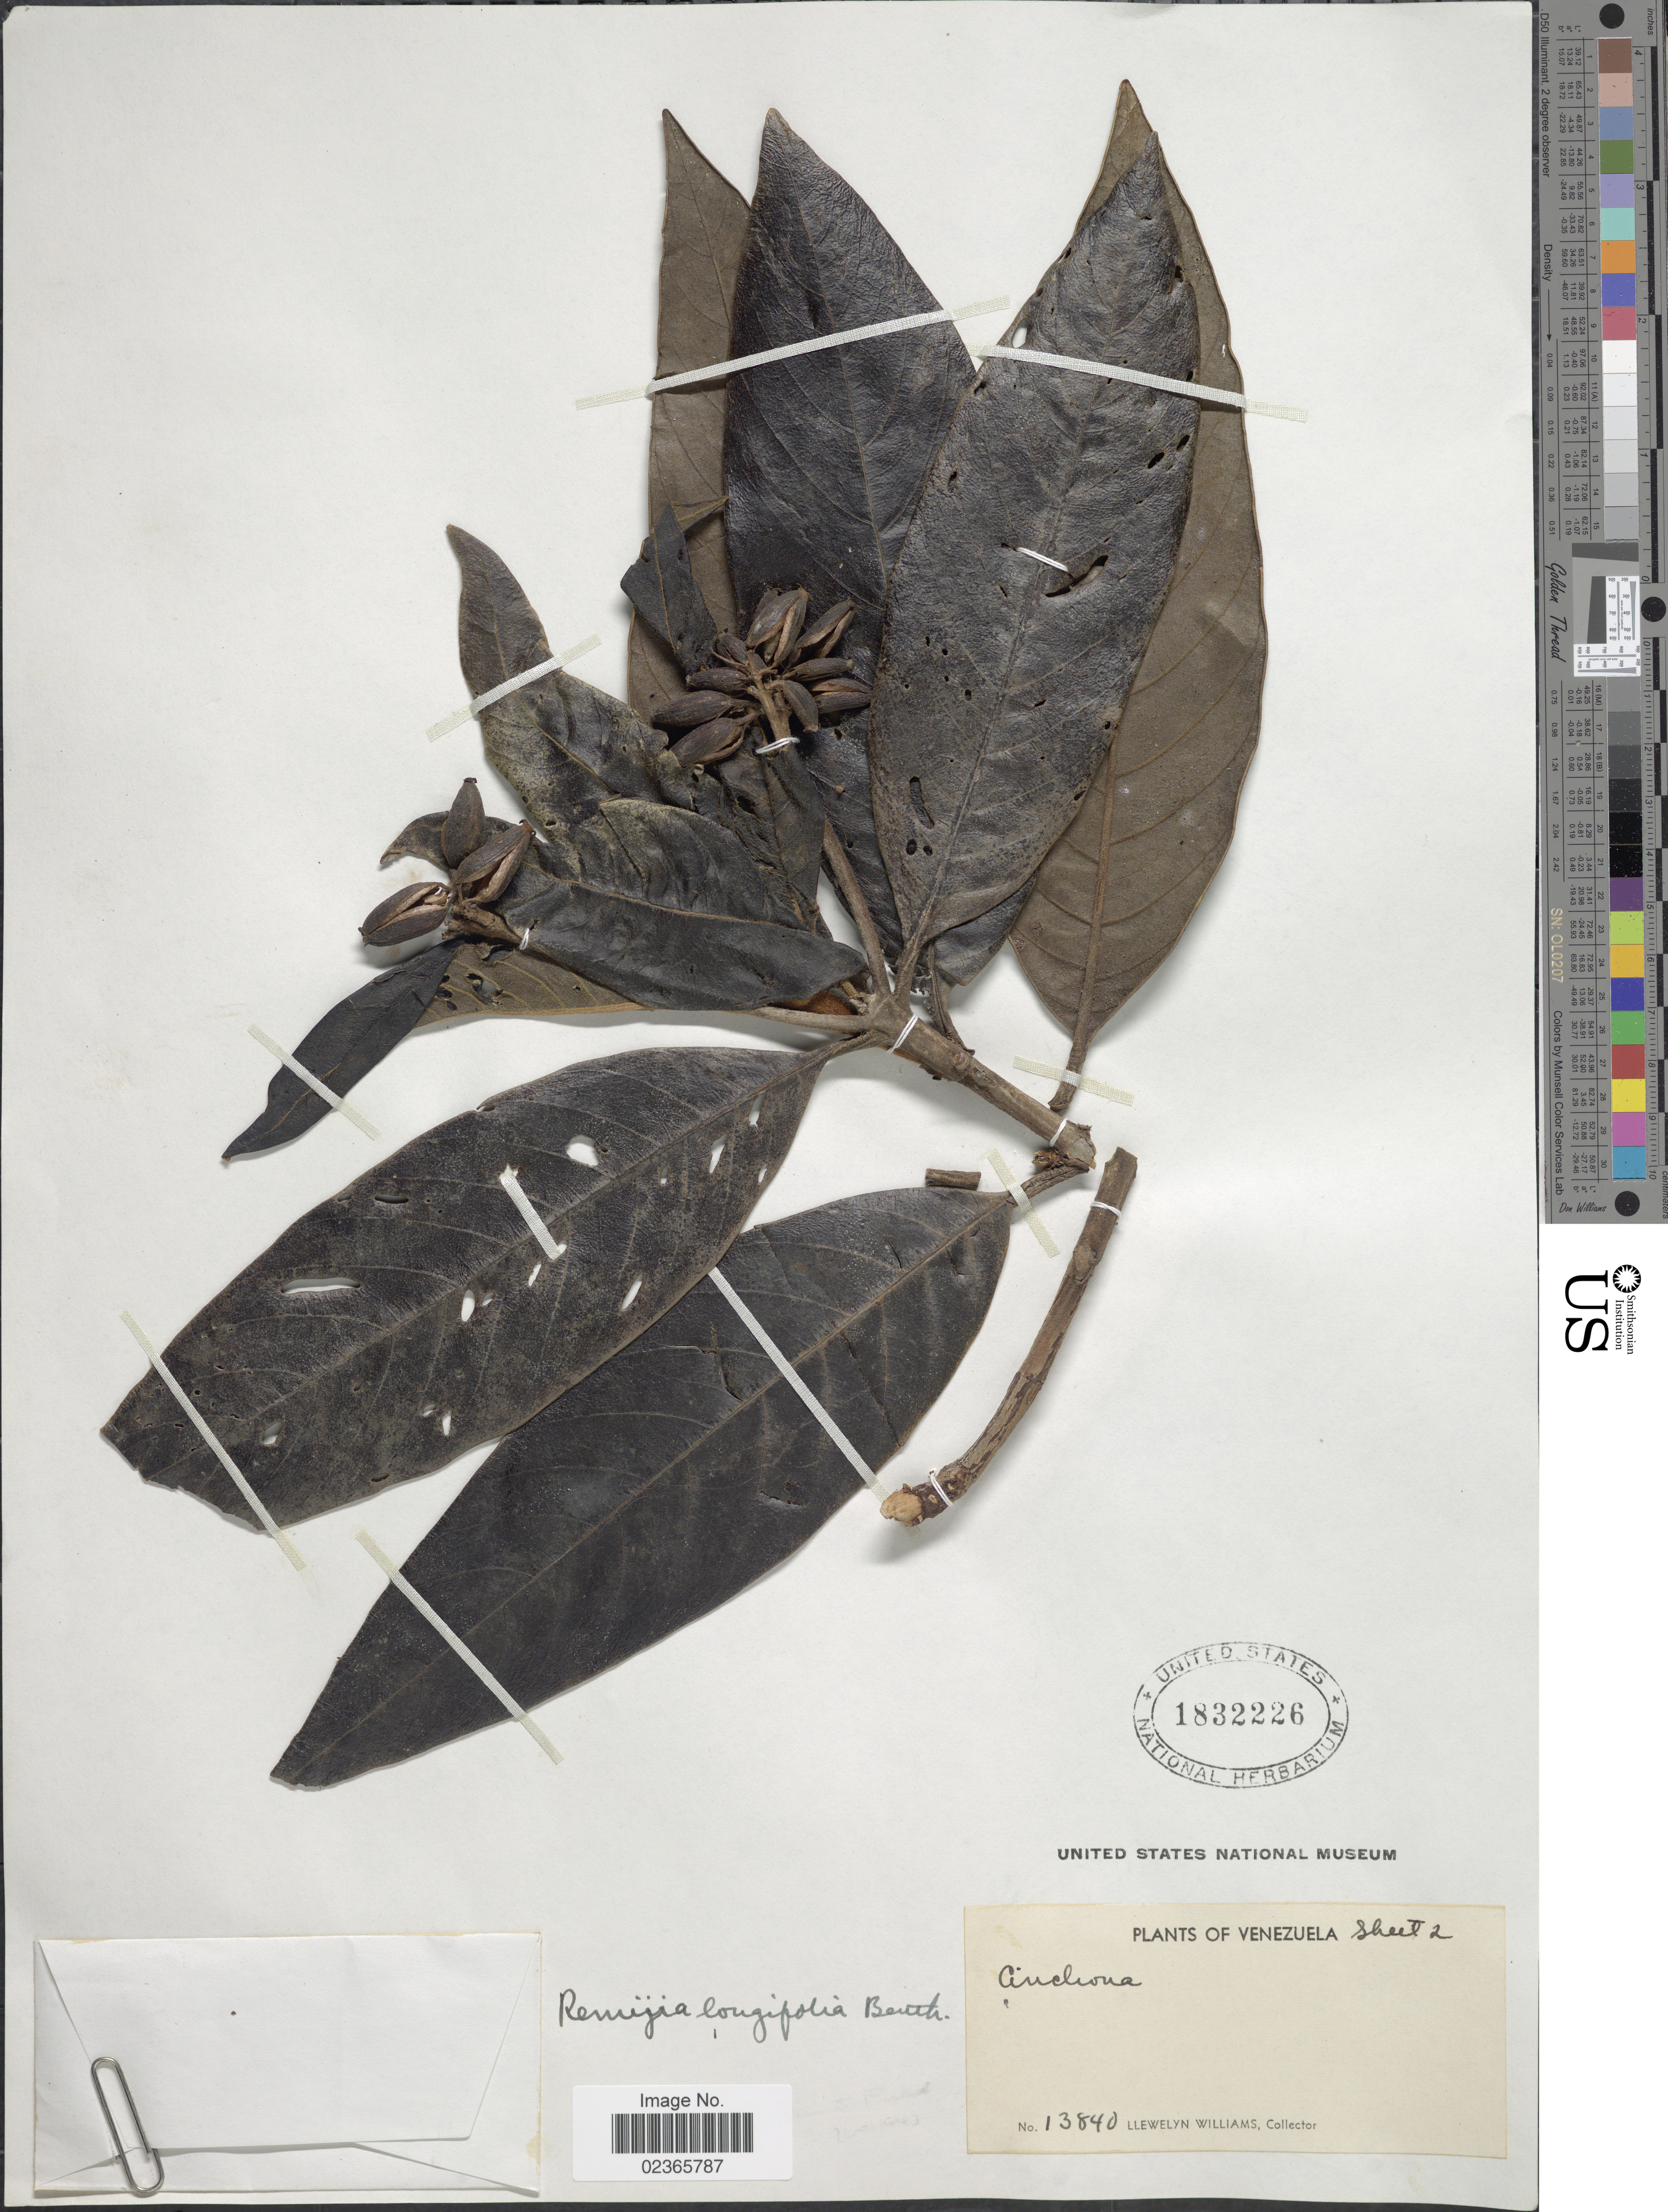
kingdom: Plantae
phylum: Tracheophyta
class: Magnoliopsida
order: Gentianales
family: Rubiaceae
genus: Remijia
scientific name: Remijia longifolia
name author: Benth. ex Standl.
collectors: Ll. Williams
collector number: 13840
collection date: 1942-01-17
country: Venezuela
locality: San Fernando de Atabapo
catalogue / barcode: US 1832226